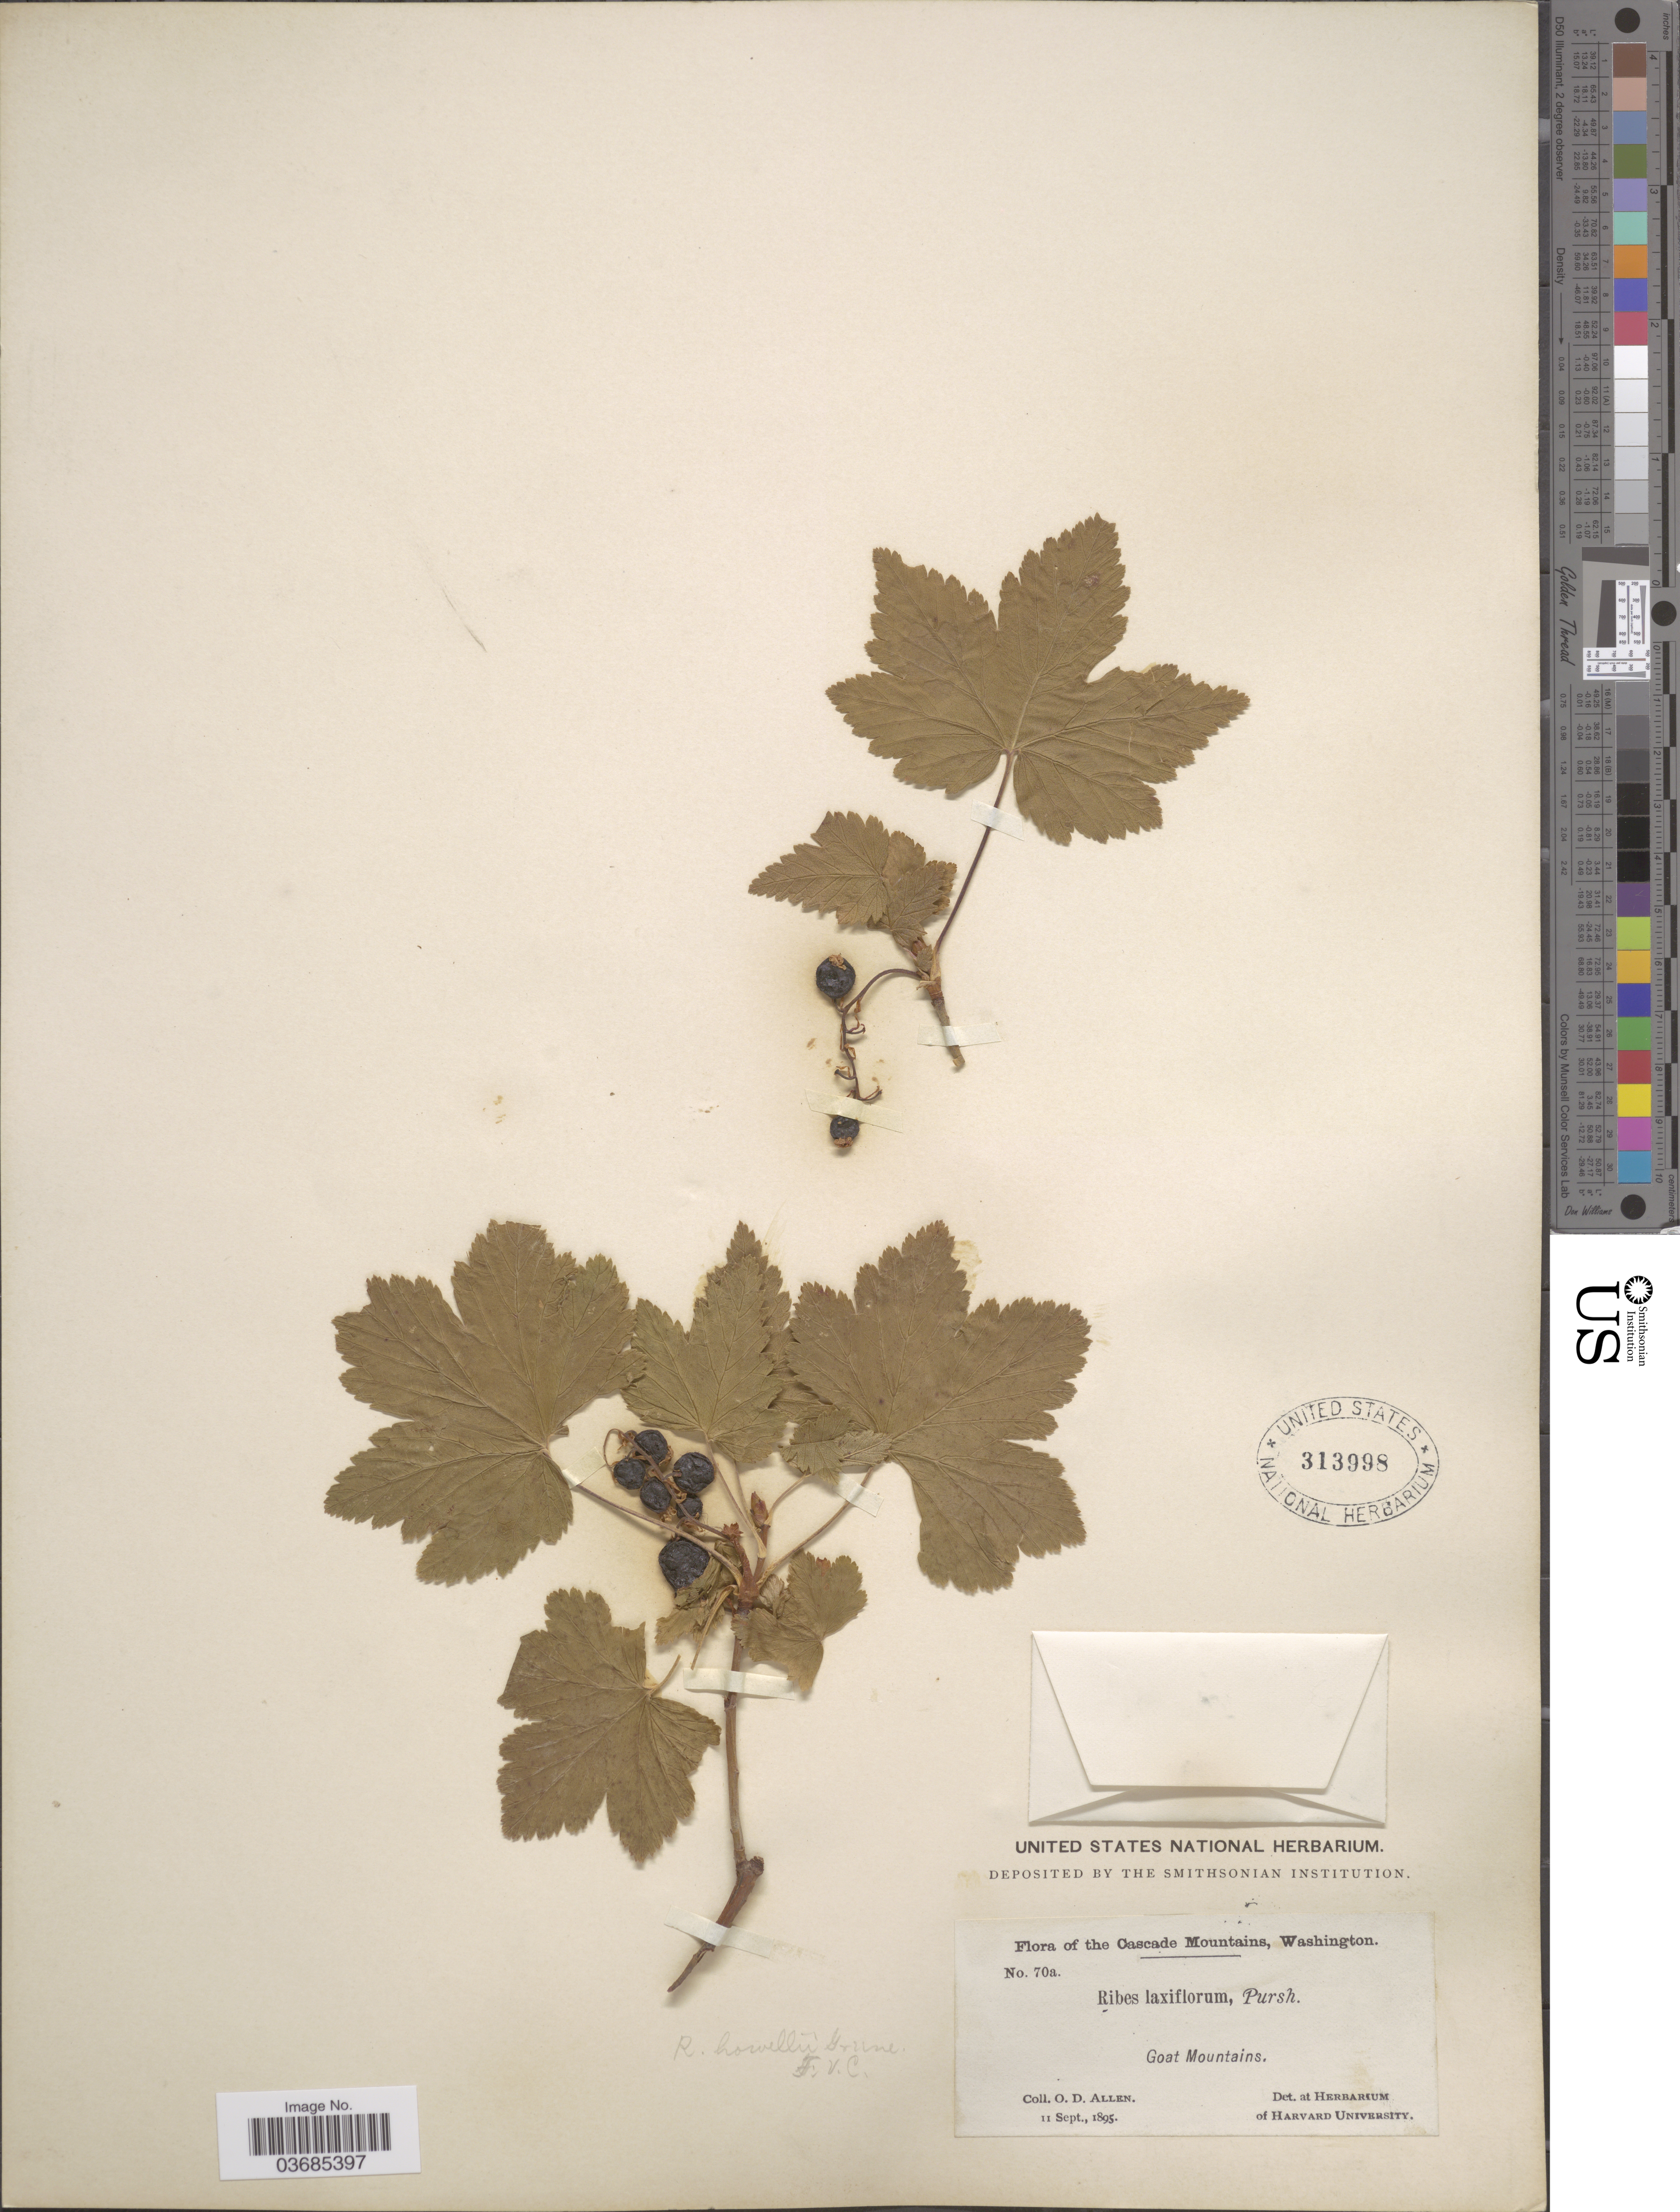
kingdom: Plantae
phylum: Tracheophyta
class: Magnoliopsida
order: Saxifragales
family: Grossulariaceae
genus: Ribes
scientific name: Ribes acerifolium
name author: Howell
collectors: O. D. Allen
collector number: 70a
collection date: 1895-09-11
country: United States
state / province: Washington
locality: Cascade Mountains. Goat Mountains.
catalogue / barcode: US 313998